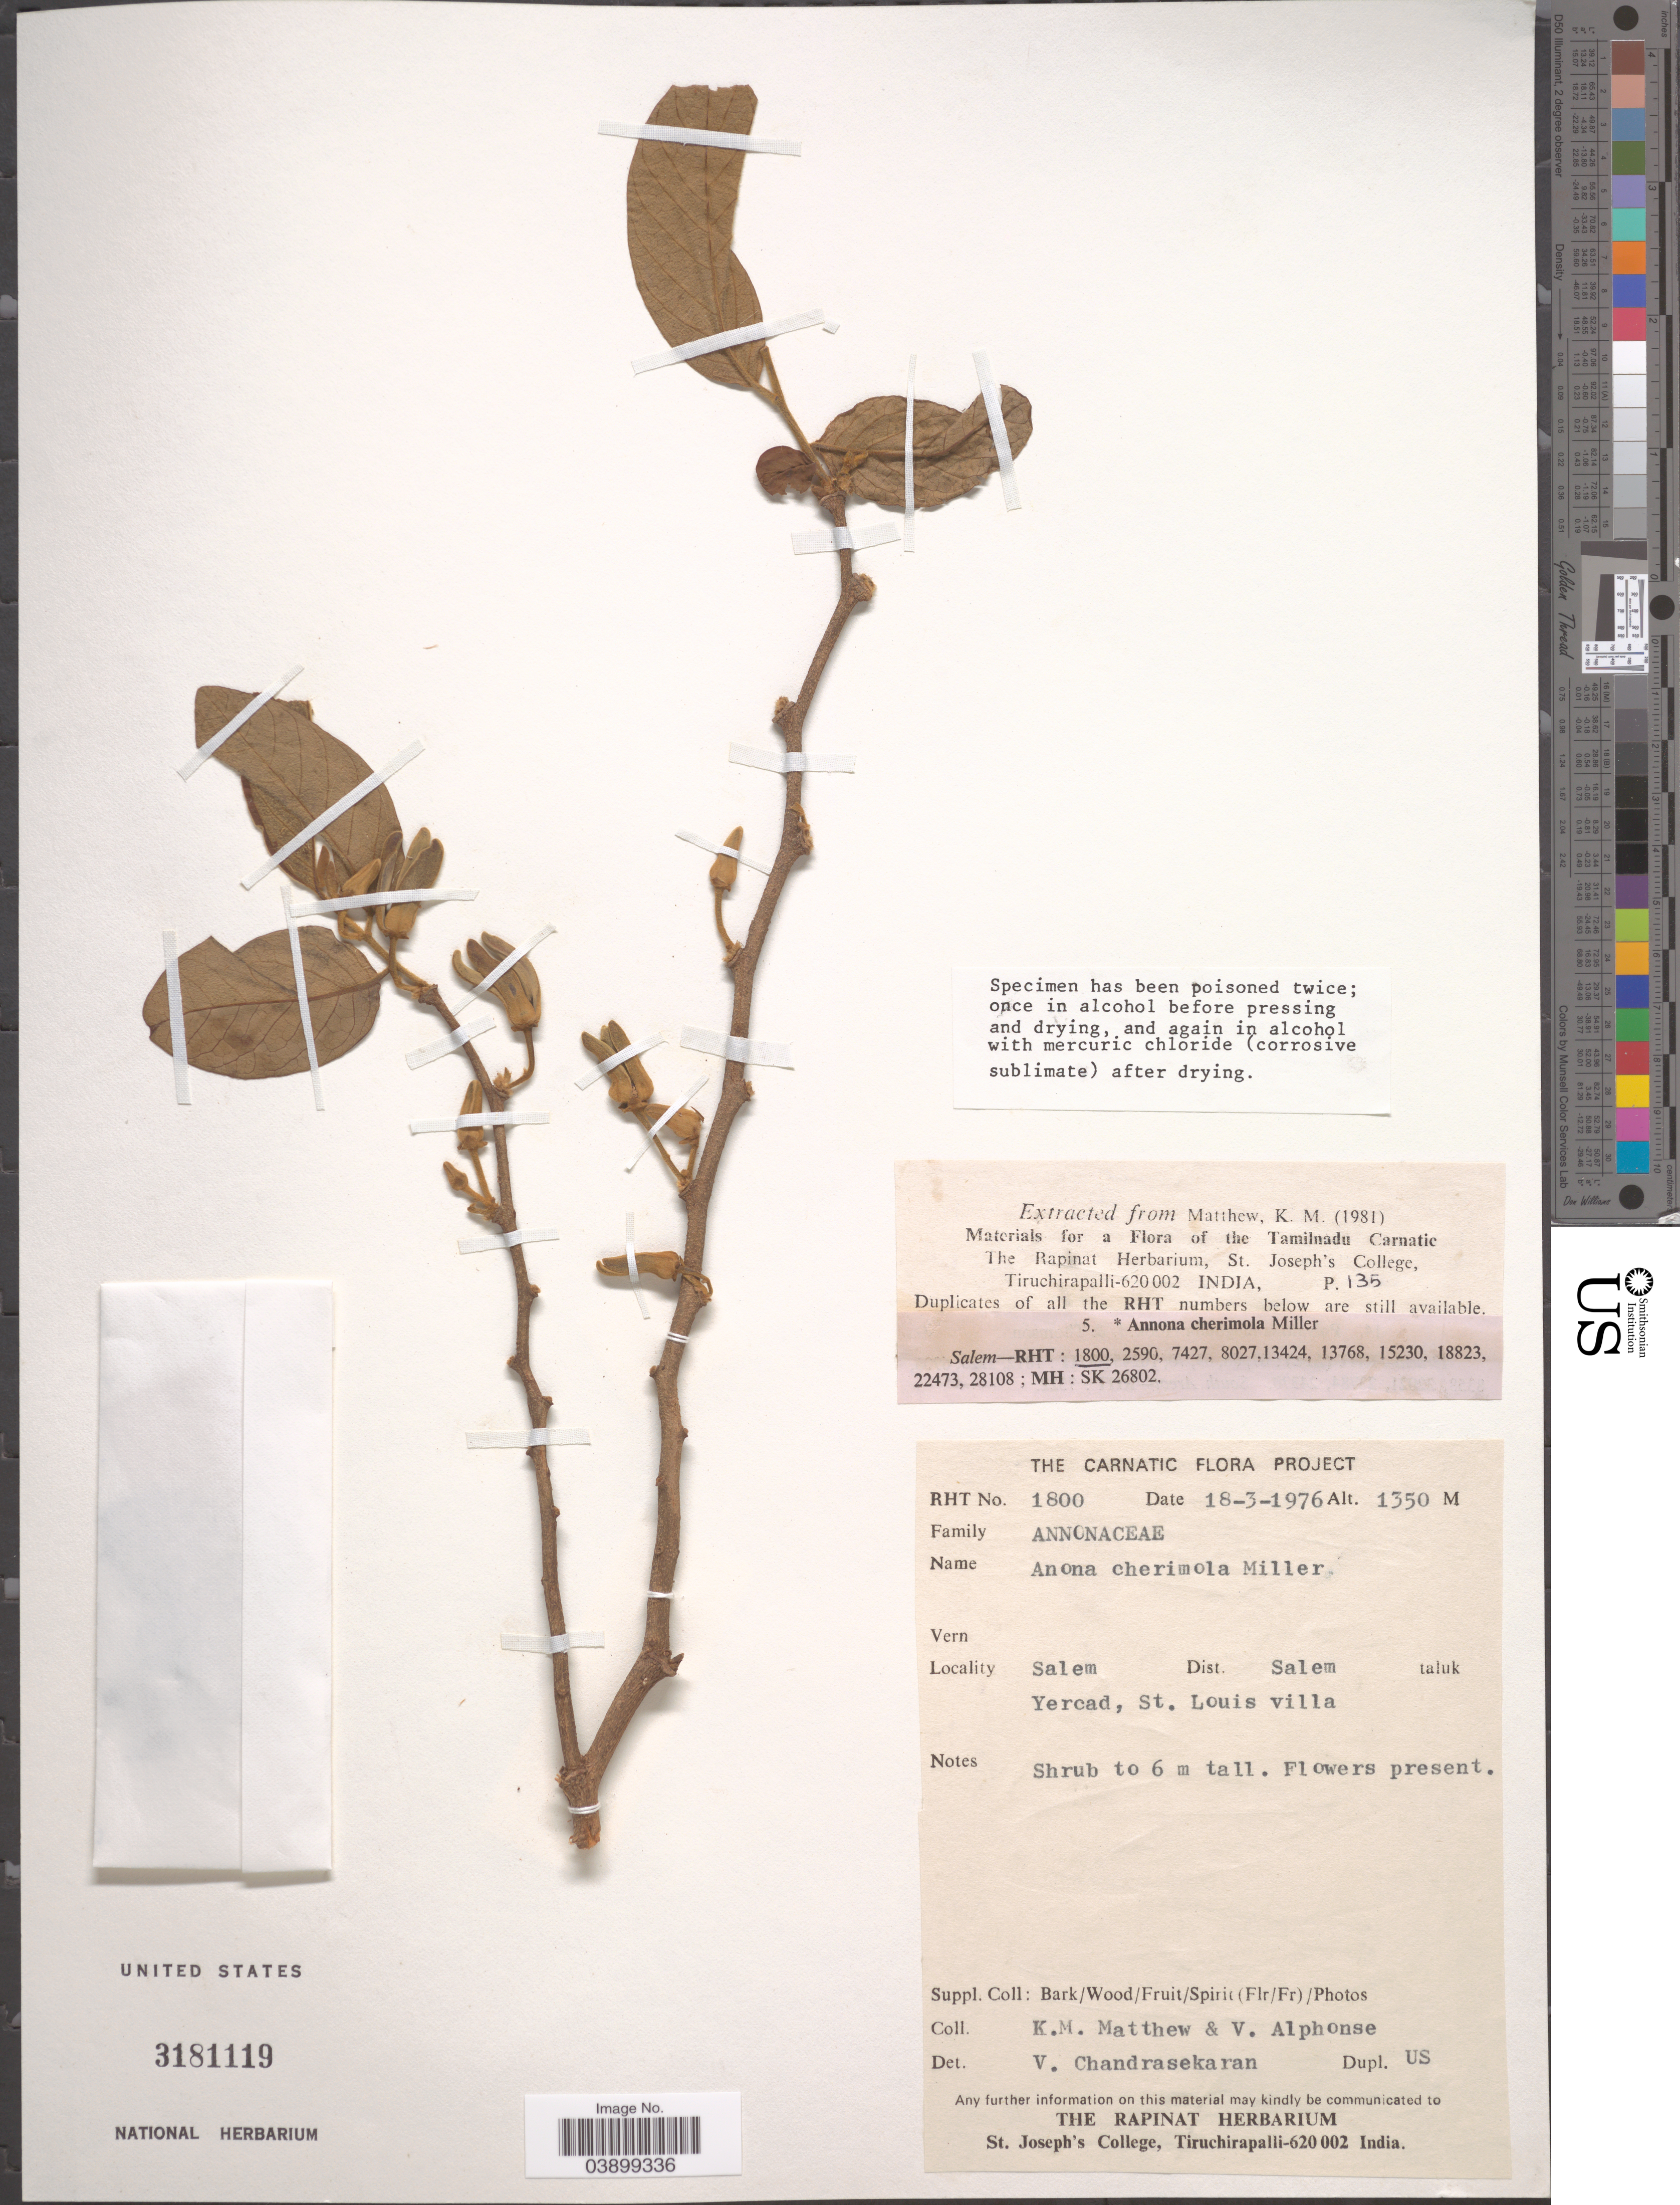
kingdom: Plantae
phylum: Tracheophyta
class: Magnoliopsida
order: Magnoliales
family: Annonaceae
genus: Annona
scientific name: Annona cherimola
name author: Mill.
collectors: K. M. Matthew & V. Alphonse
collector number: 1800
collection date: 1976-03-18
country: India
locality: Salem. Dist. Salem taluk. Yercad, St. Louis villa.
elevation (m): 1350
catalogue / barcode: US 3181119